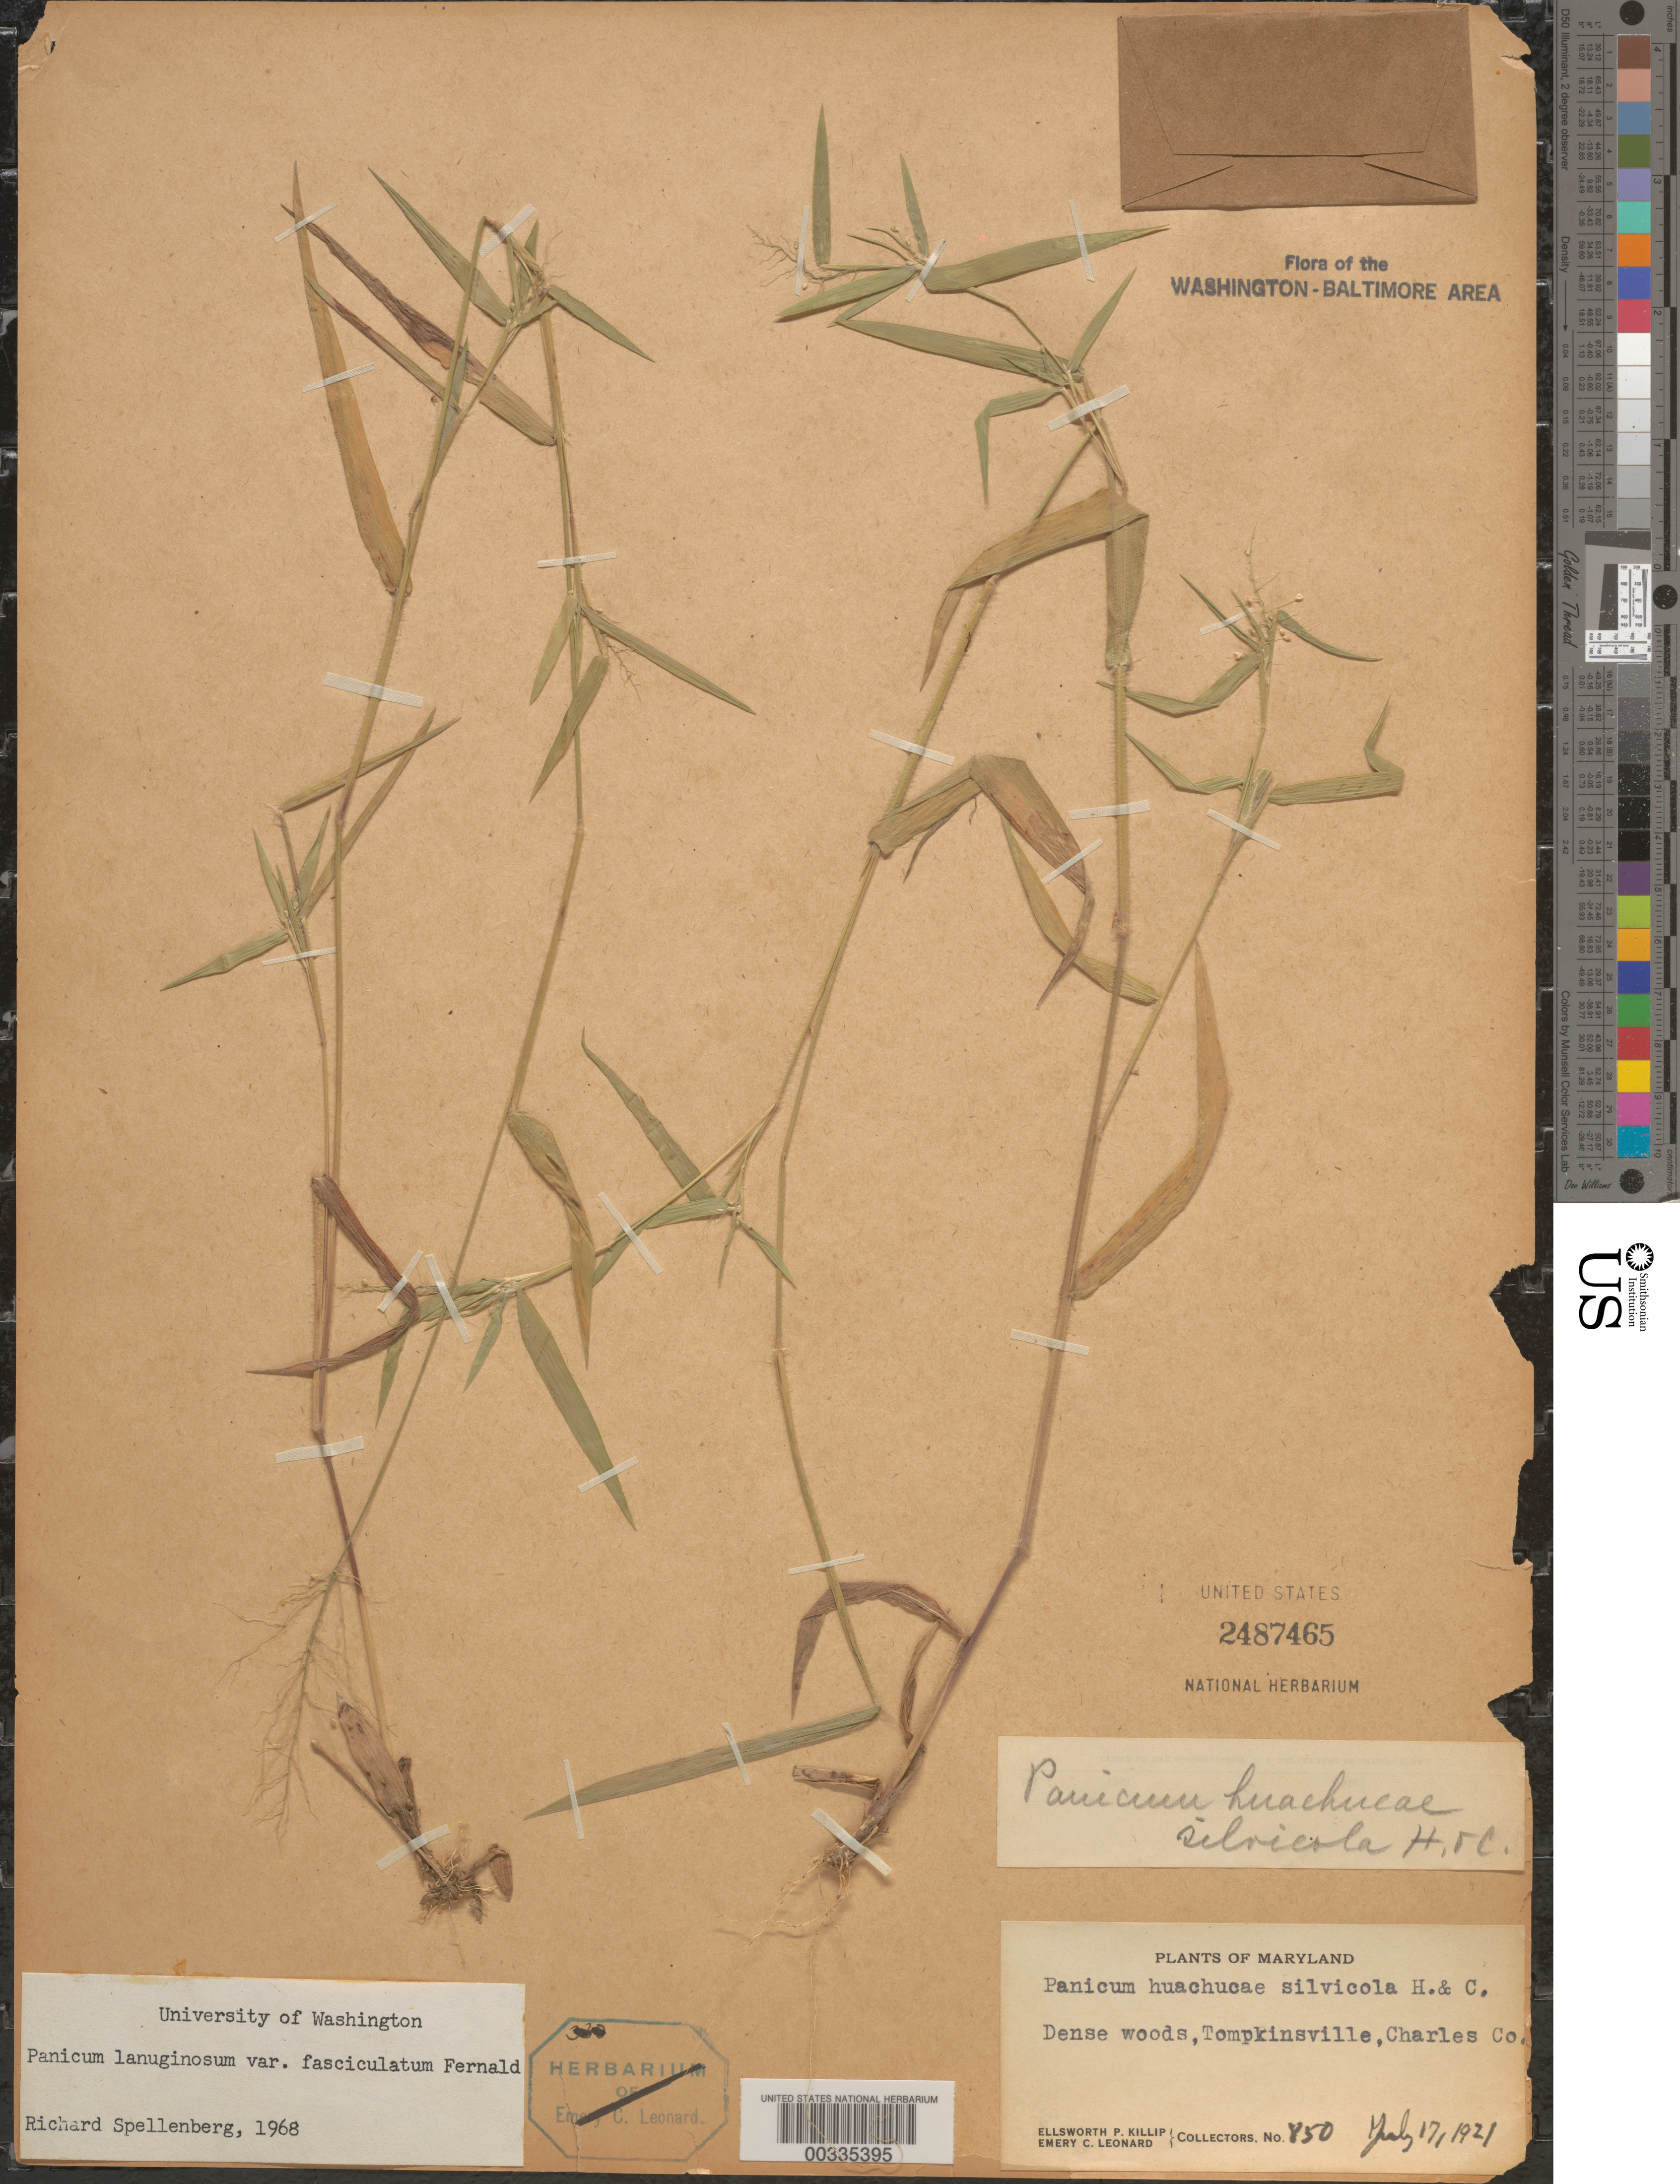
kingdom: Plantae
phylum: Tracheophyta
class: Liliopsida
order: Poales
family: Poaceae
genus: Dichanthelium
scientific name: Dichanthelium acuminatum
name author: (Sw.) Gould & C.A. Clark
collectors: E. P. Killip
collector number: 850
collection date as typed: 17 Jul 1921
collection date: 1921-07-17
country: United States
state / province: Maryland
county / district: Charles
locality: Tompkinsville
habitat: Dense woods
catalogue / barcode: US 2487465